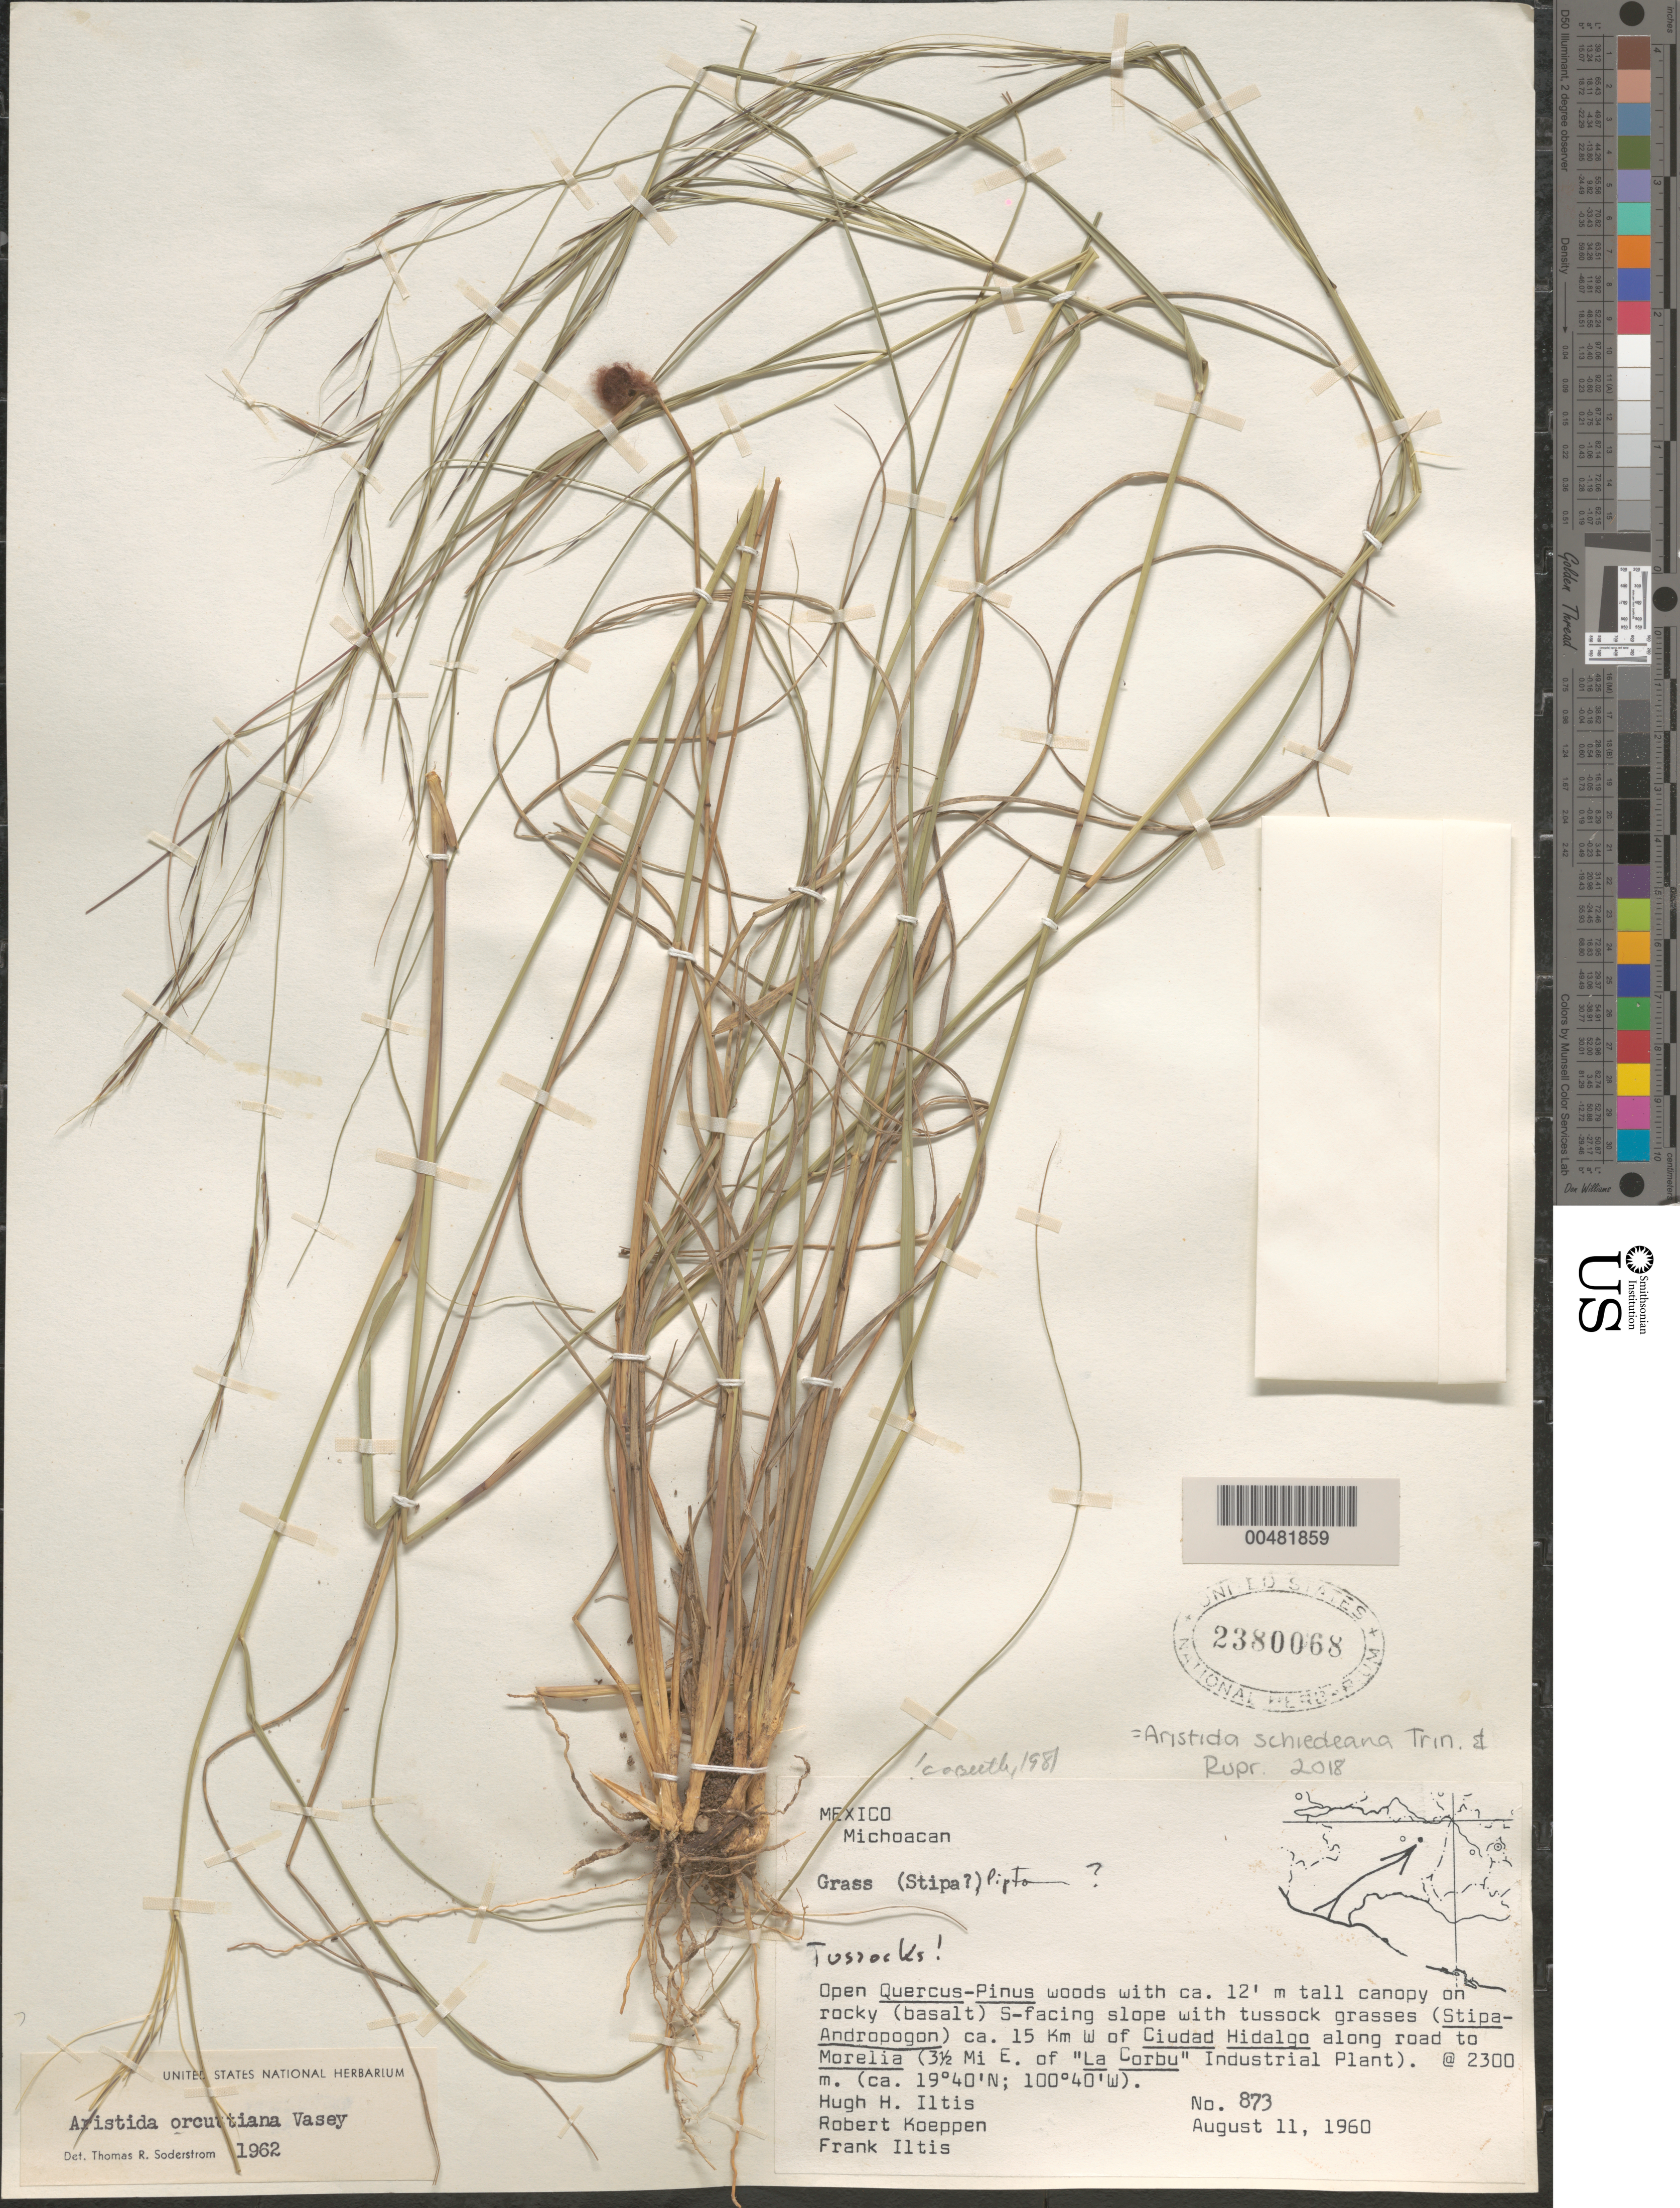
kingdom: Plantae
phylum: Tracheophyta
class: Liliopsida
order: Poales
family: Poaceae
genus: Aristida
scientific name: Aristida schiedeana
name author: Trin. & Rupr.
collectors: H. H. Iltis, R. C. Koeppen & F. S. Iltis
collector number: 873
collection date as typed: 11 Aug 1960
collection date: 1960-08-11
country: Mexico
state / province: Michoacán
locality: Ca 15 km W of Ciudad Higalgo along rd to Morelia (3.5 mi E of La Corbu Industrial Plant)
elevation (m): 2300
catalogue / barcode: US 2380068